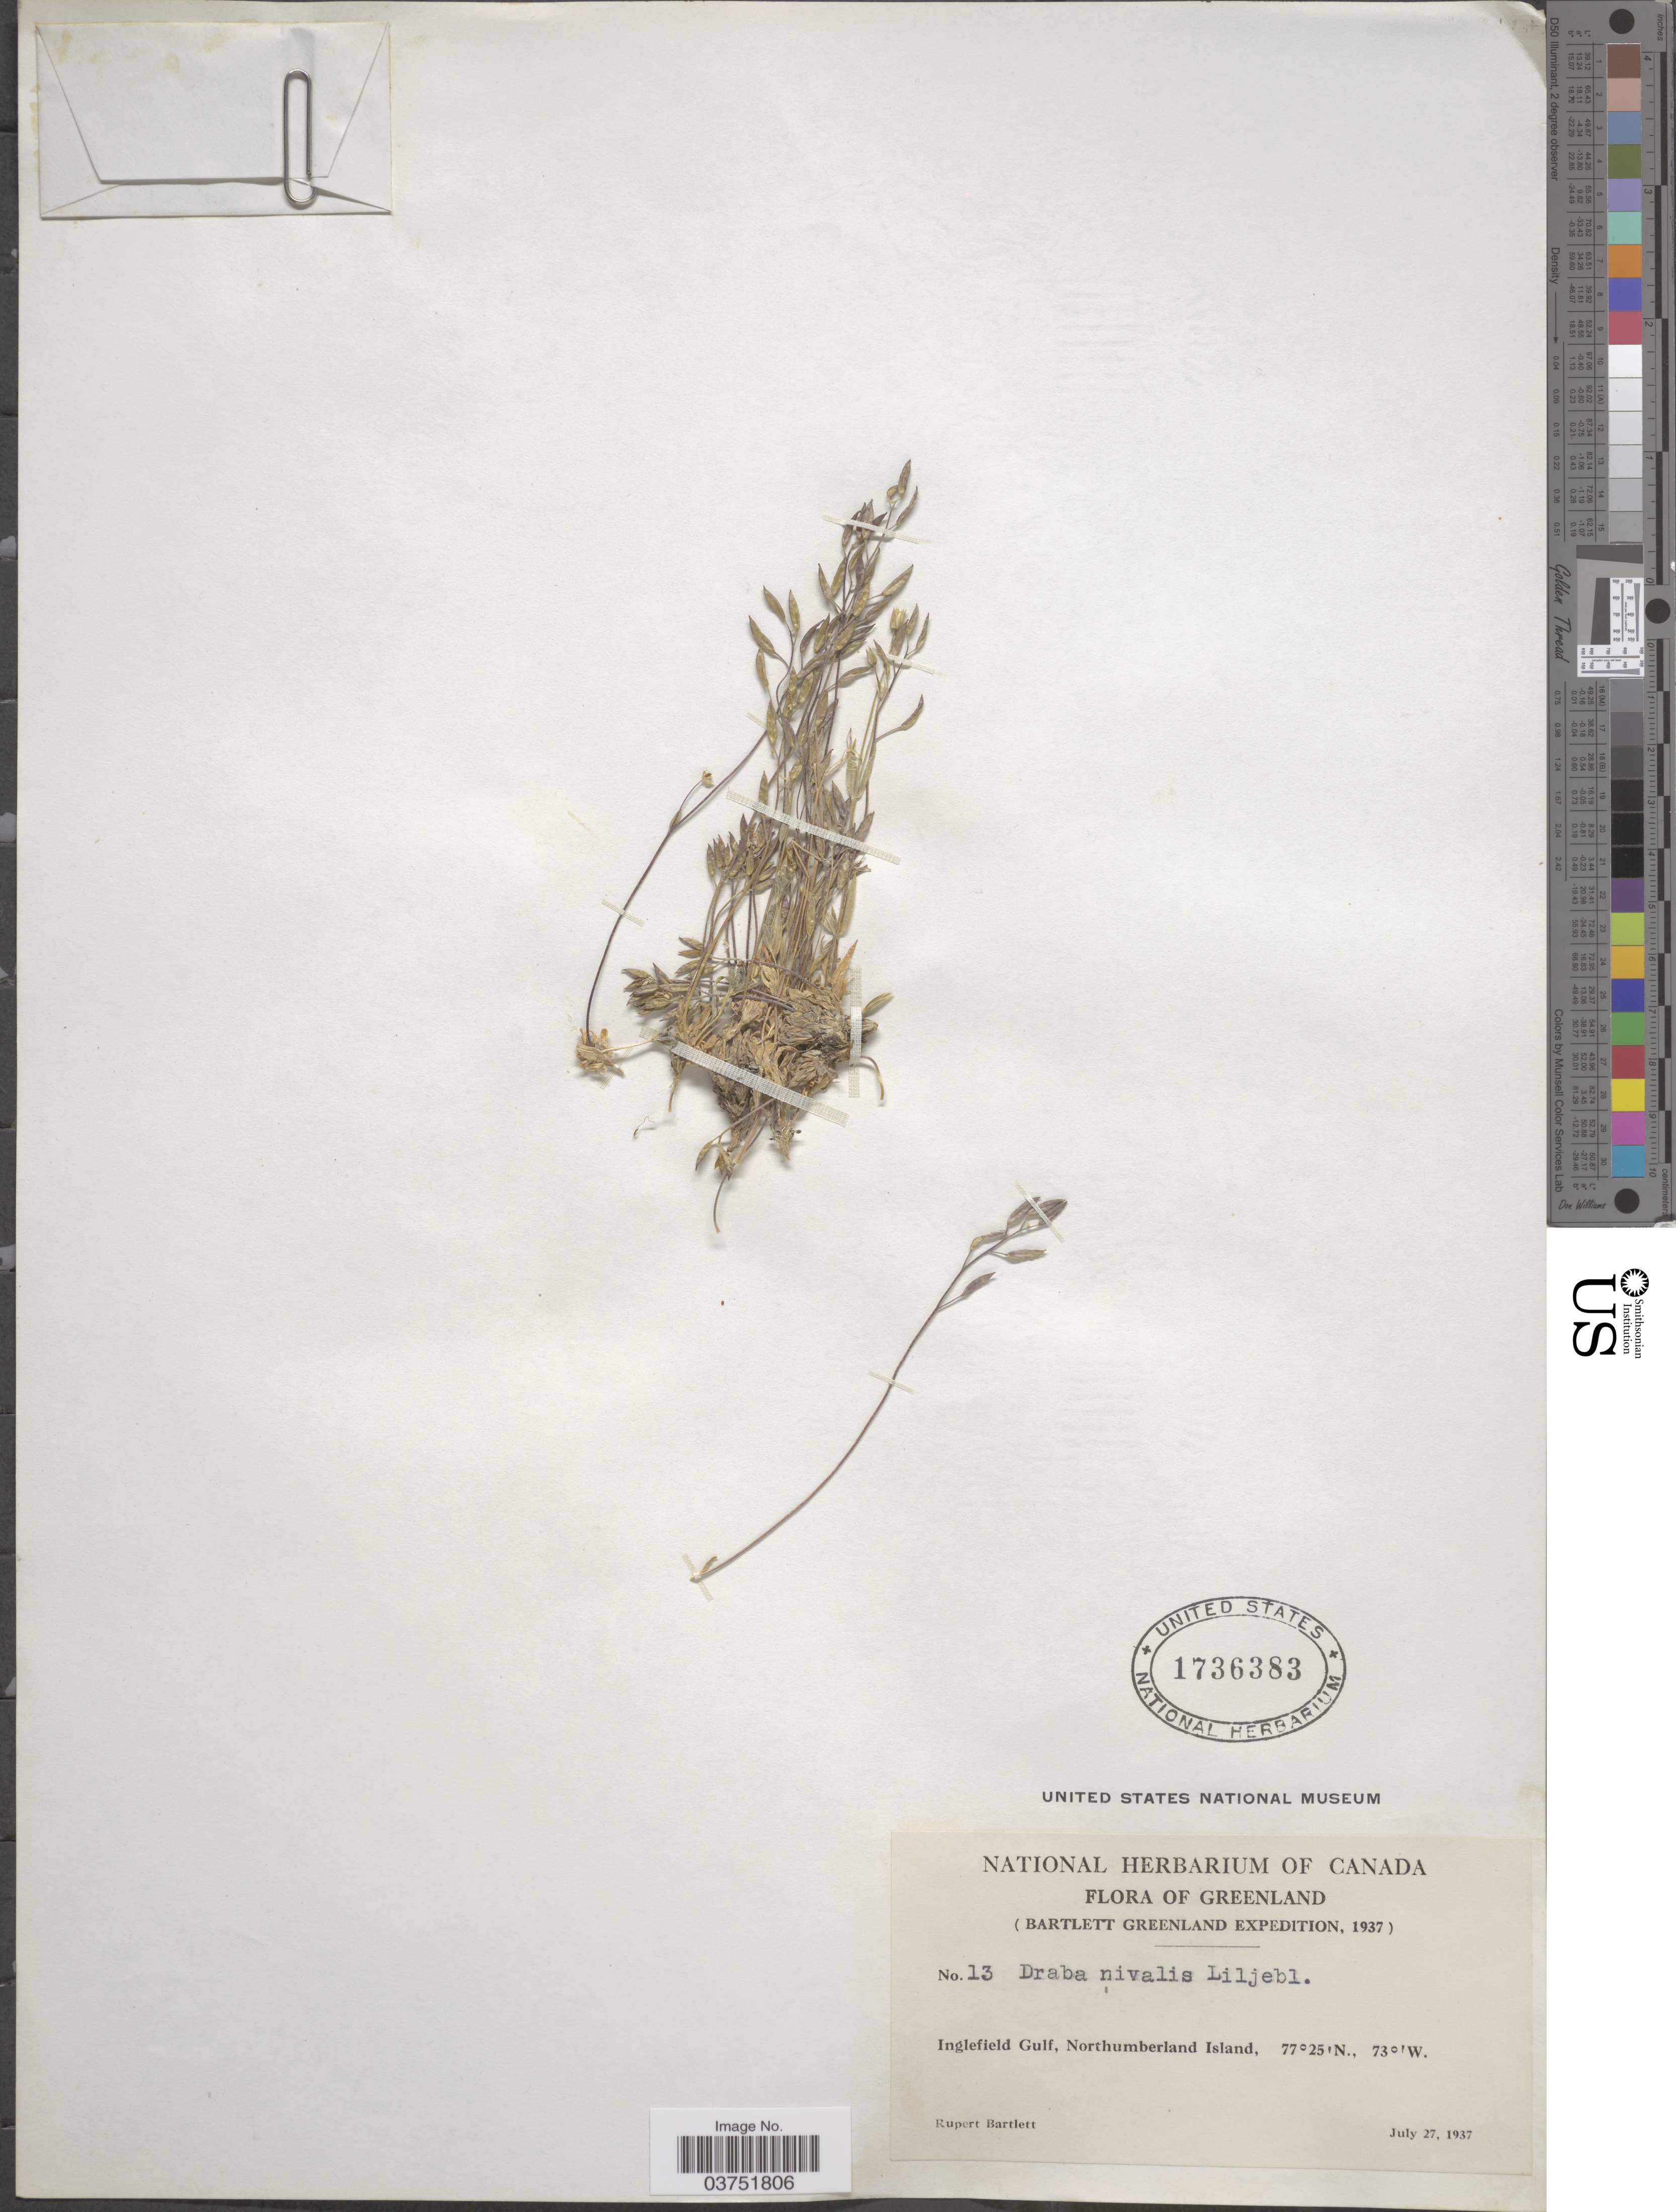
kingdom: Plantae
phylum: Tracheophyta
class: Magnoliopsida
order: Brassicales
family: Brassicaceae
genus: Draba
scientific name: Draba nivalis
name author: Lilj.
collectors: R. Bartlett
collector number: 13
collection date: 1937-07-27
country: Greenland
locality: Inglefield Gulf, Northumberland Island.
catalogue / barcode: US 1736383